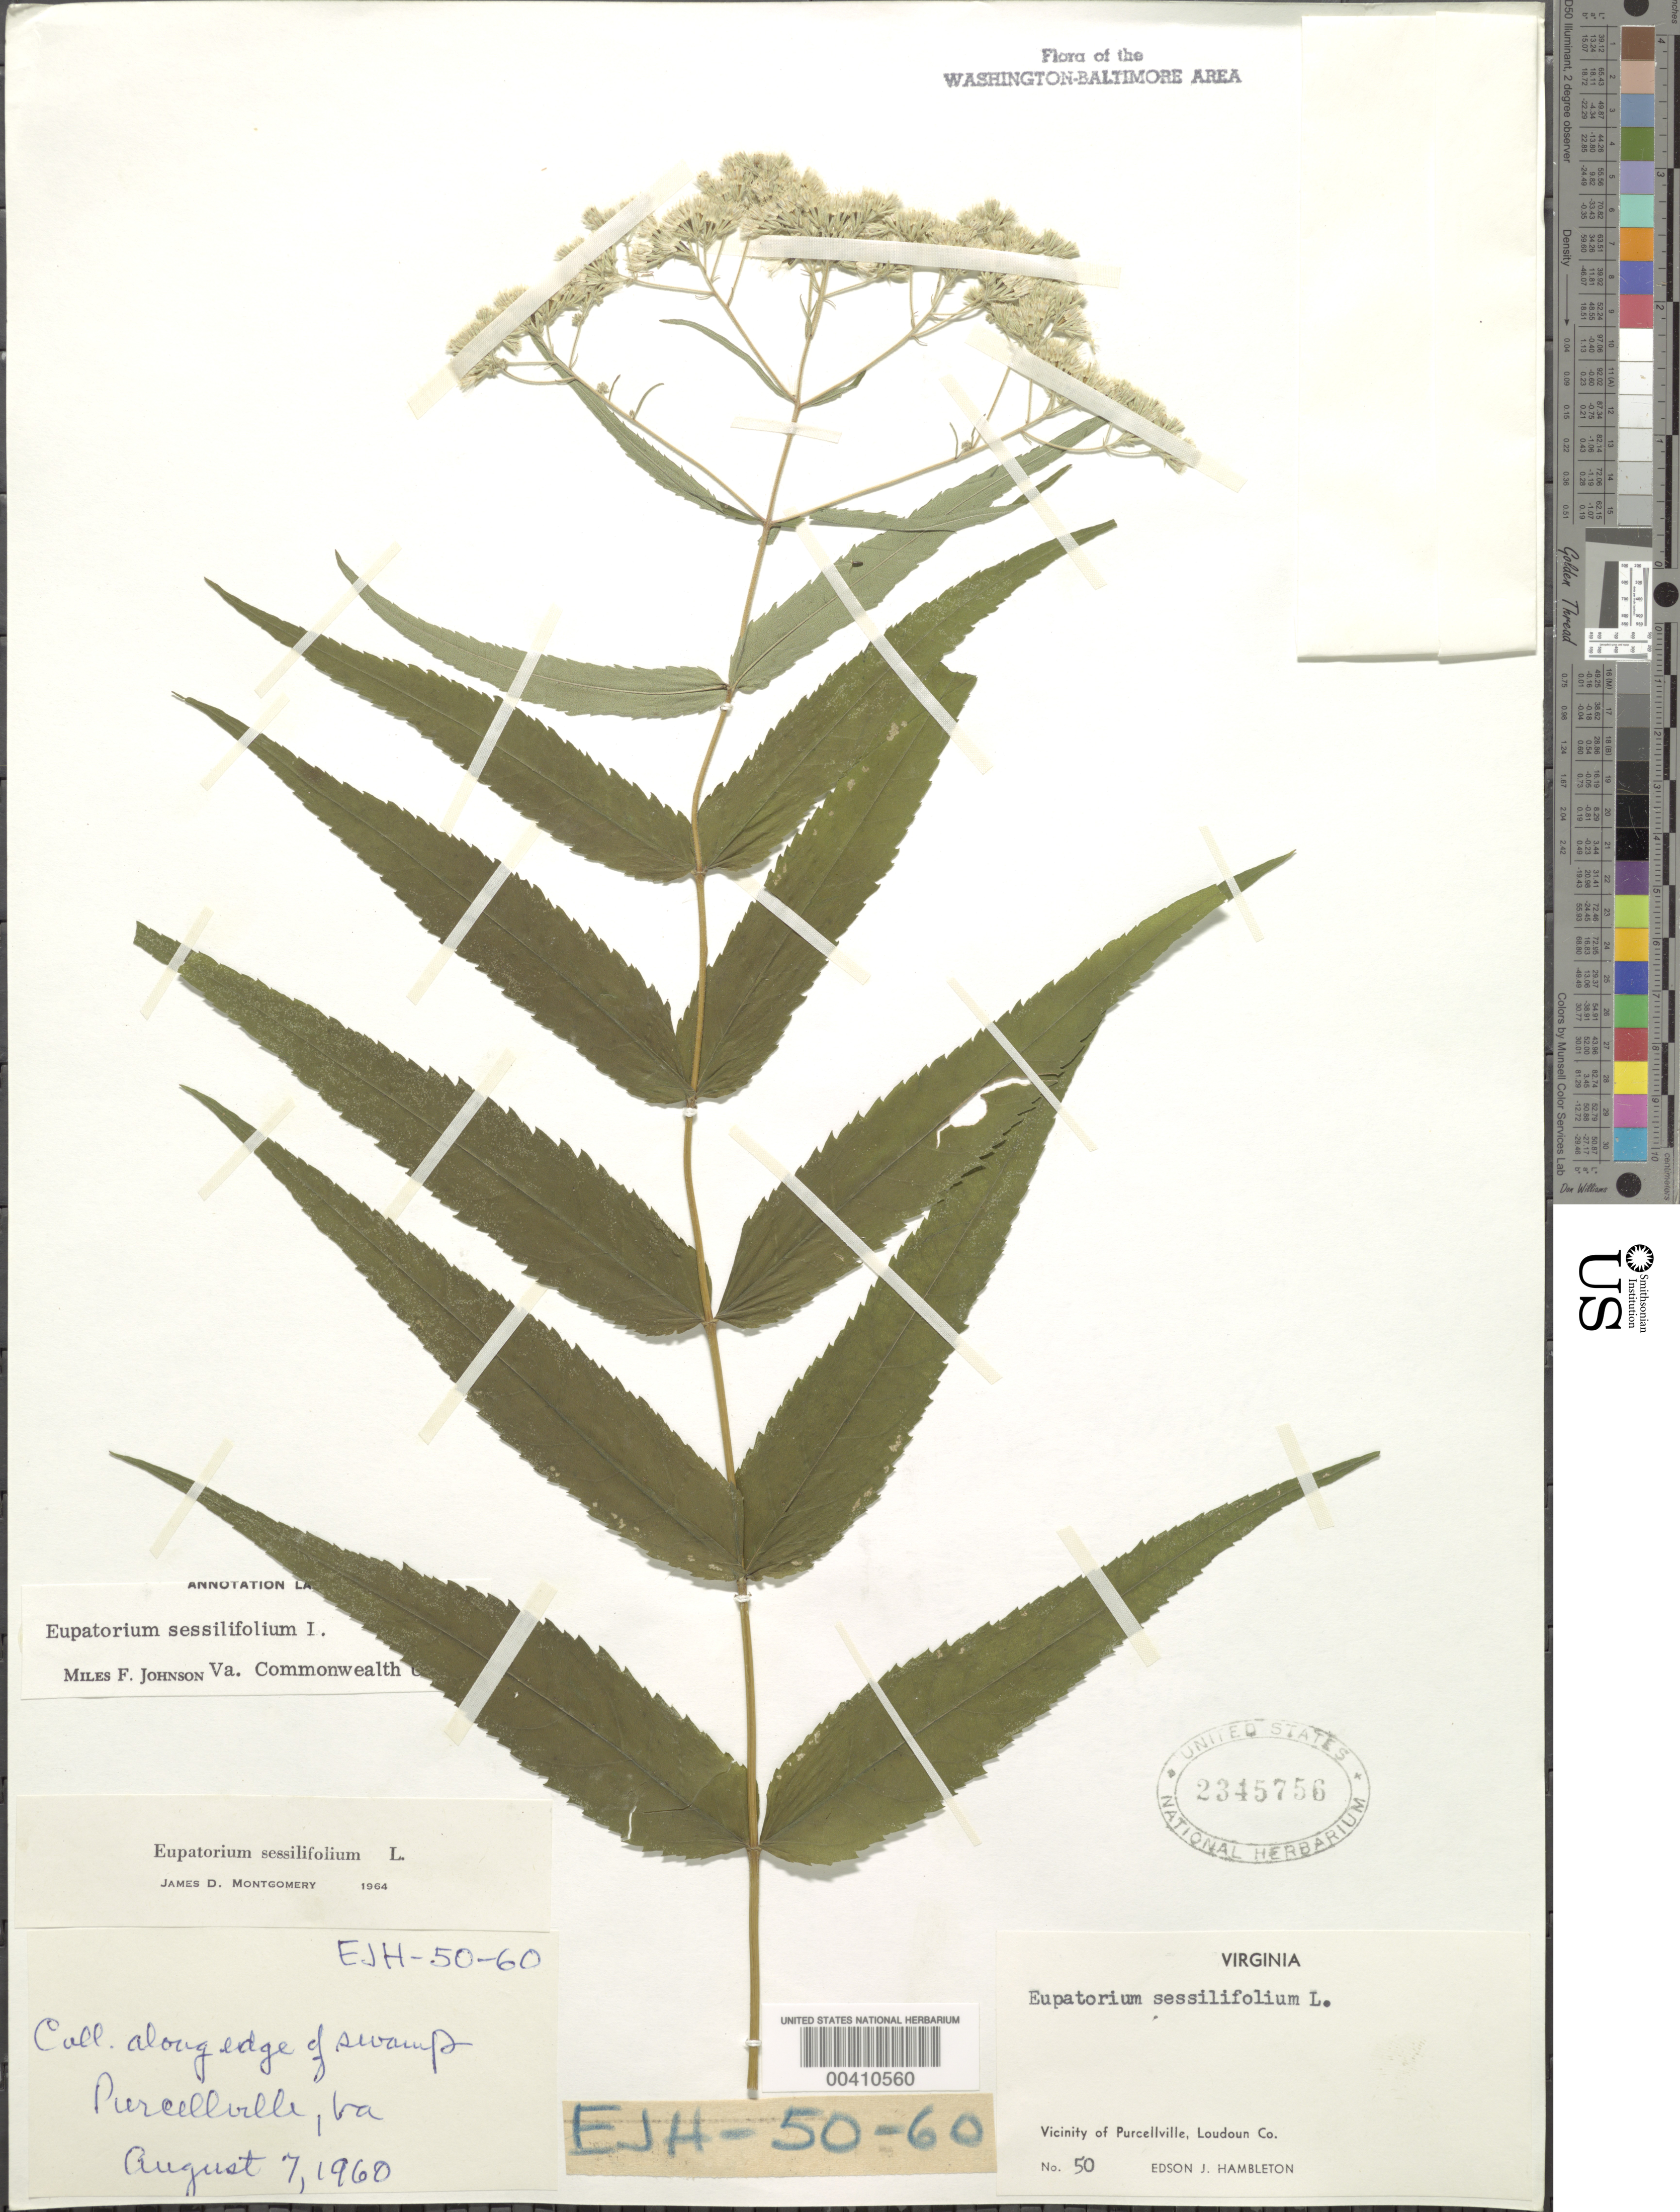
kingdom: Plantae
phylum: Tracheophyta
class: Magnoliopsida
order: Asterales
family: Asteraceae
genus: Eupatorium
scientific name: Eupatorium sessilifolium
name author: L.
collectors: E. Hambleton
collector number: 50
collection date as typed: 07 Aug 1960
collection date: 1960-08-07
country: United States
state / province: Virginia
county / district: Loudoun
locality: Purcellville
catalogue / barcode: US 2345756